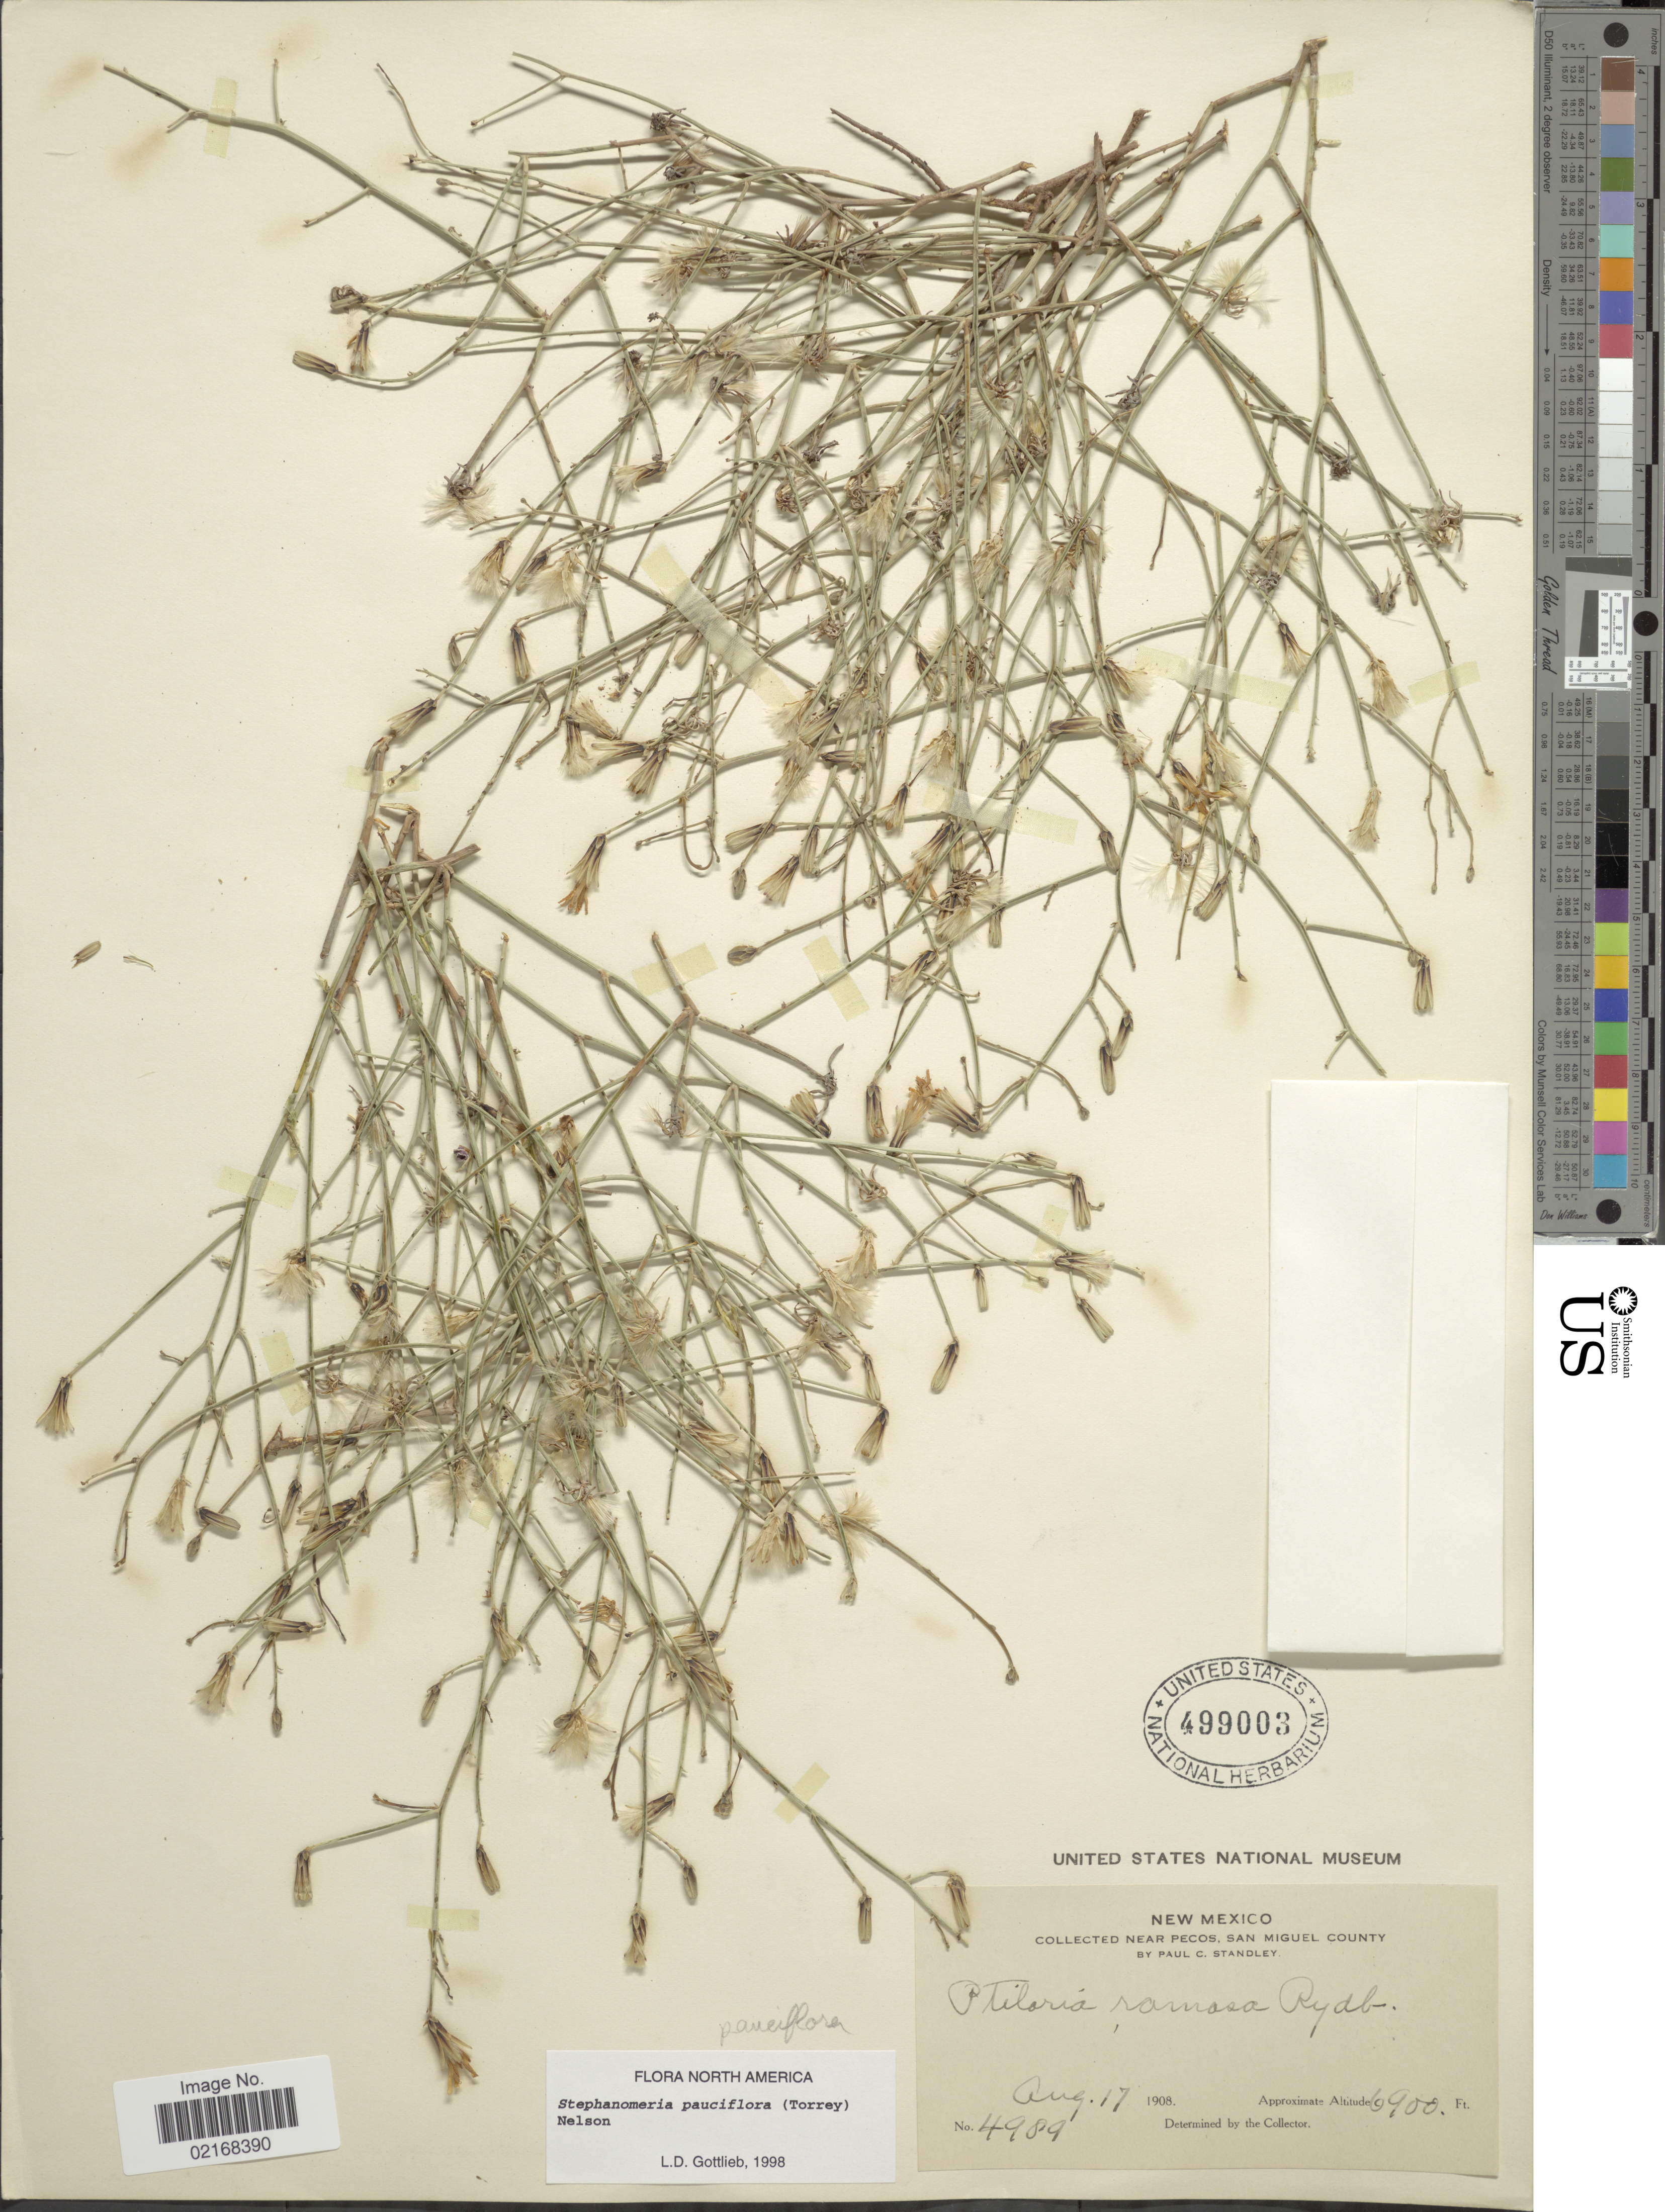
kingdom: Plantae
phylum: Tracheophyta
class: Magnoliopsida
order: Asterales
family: Asteraceae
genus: Stephanomeria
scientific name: Stephanomeria pauciflora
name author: (Torr.) A. Nelson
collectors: P. C. Standley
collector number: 4989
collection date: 1908-08-17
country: United States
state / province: New Mexico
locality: Near Pecos, San Miguel County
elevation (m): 2103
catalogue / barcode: US 499003